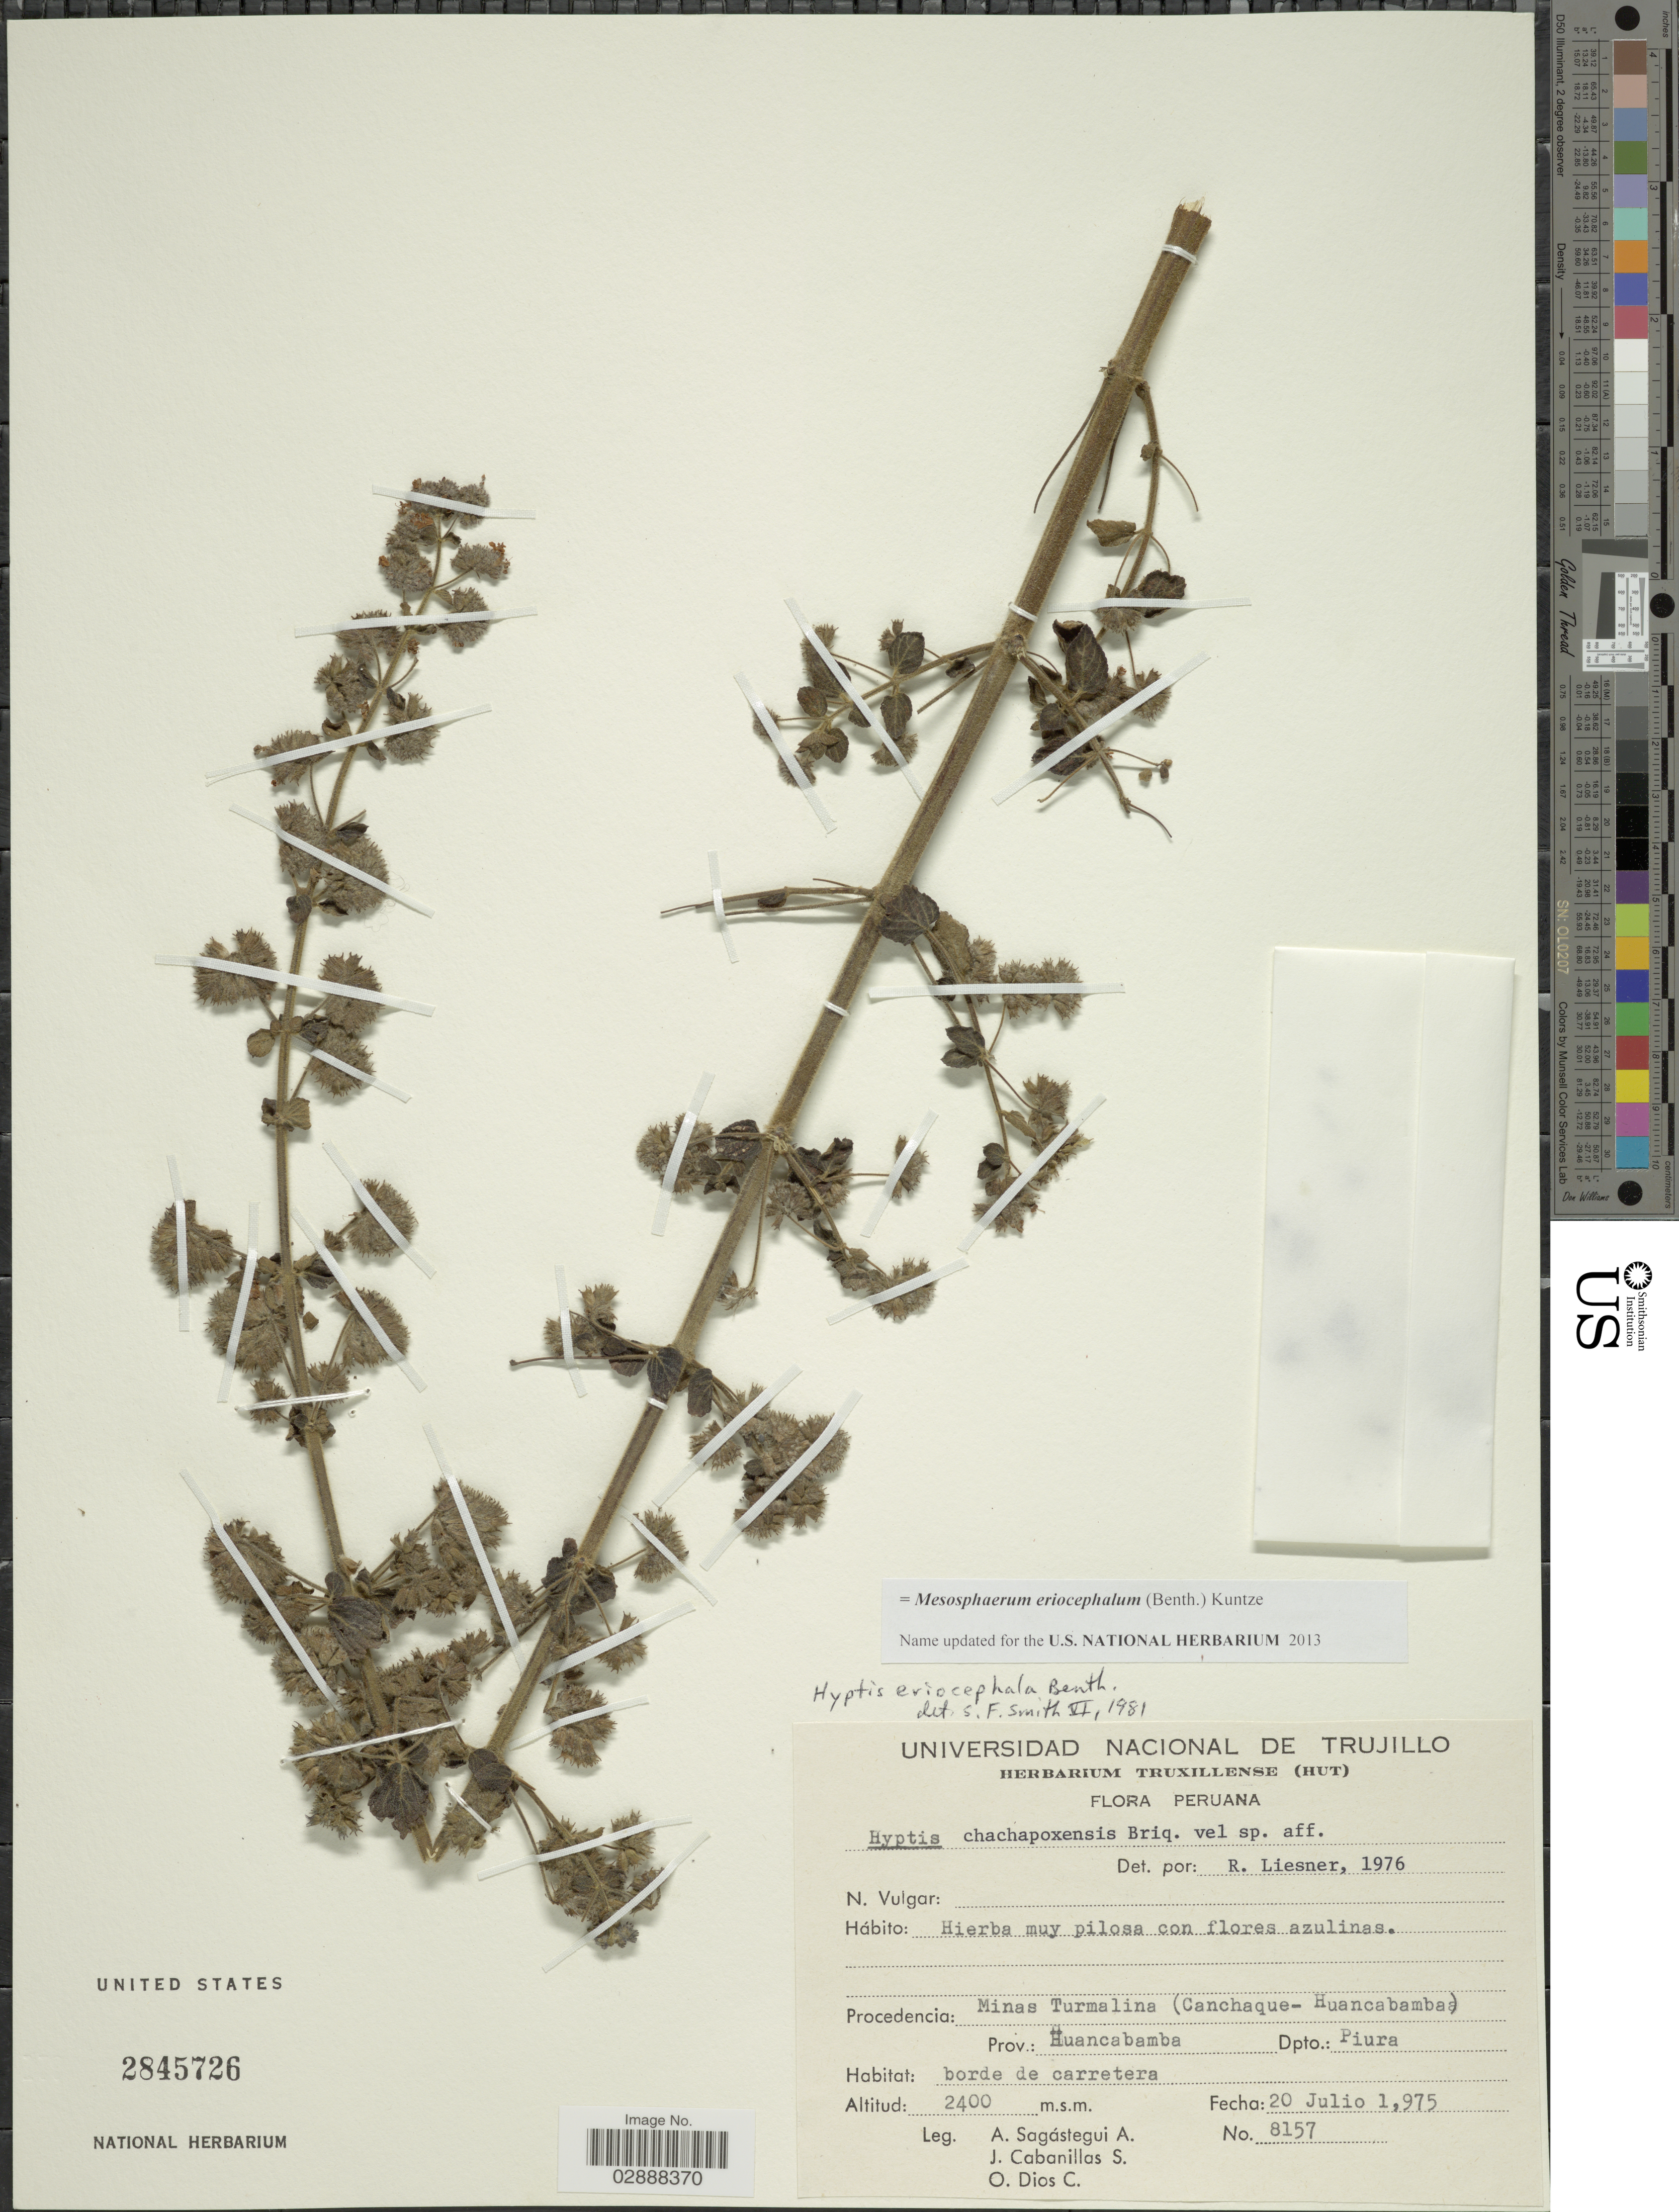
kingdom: Plantae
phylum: Tracheophyta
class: Magnoliopsida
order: Lamiales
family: Lamiaceae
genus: Mesosphaerum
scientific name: Mesosphaerum eriocephalum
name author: (Benth.) Kuntze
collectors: A. Sagástegui A., J. Cabanillas S. & O. Dios C.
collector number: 8157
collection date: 1975-07-20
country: Peru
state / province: Piura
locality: Procedencia: Minas Turmalina (Canchaque-Huancabamba). Prov. Huancabamba. Dpto.: Piura.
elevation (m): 2400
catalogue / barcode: US 2845726